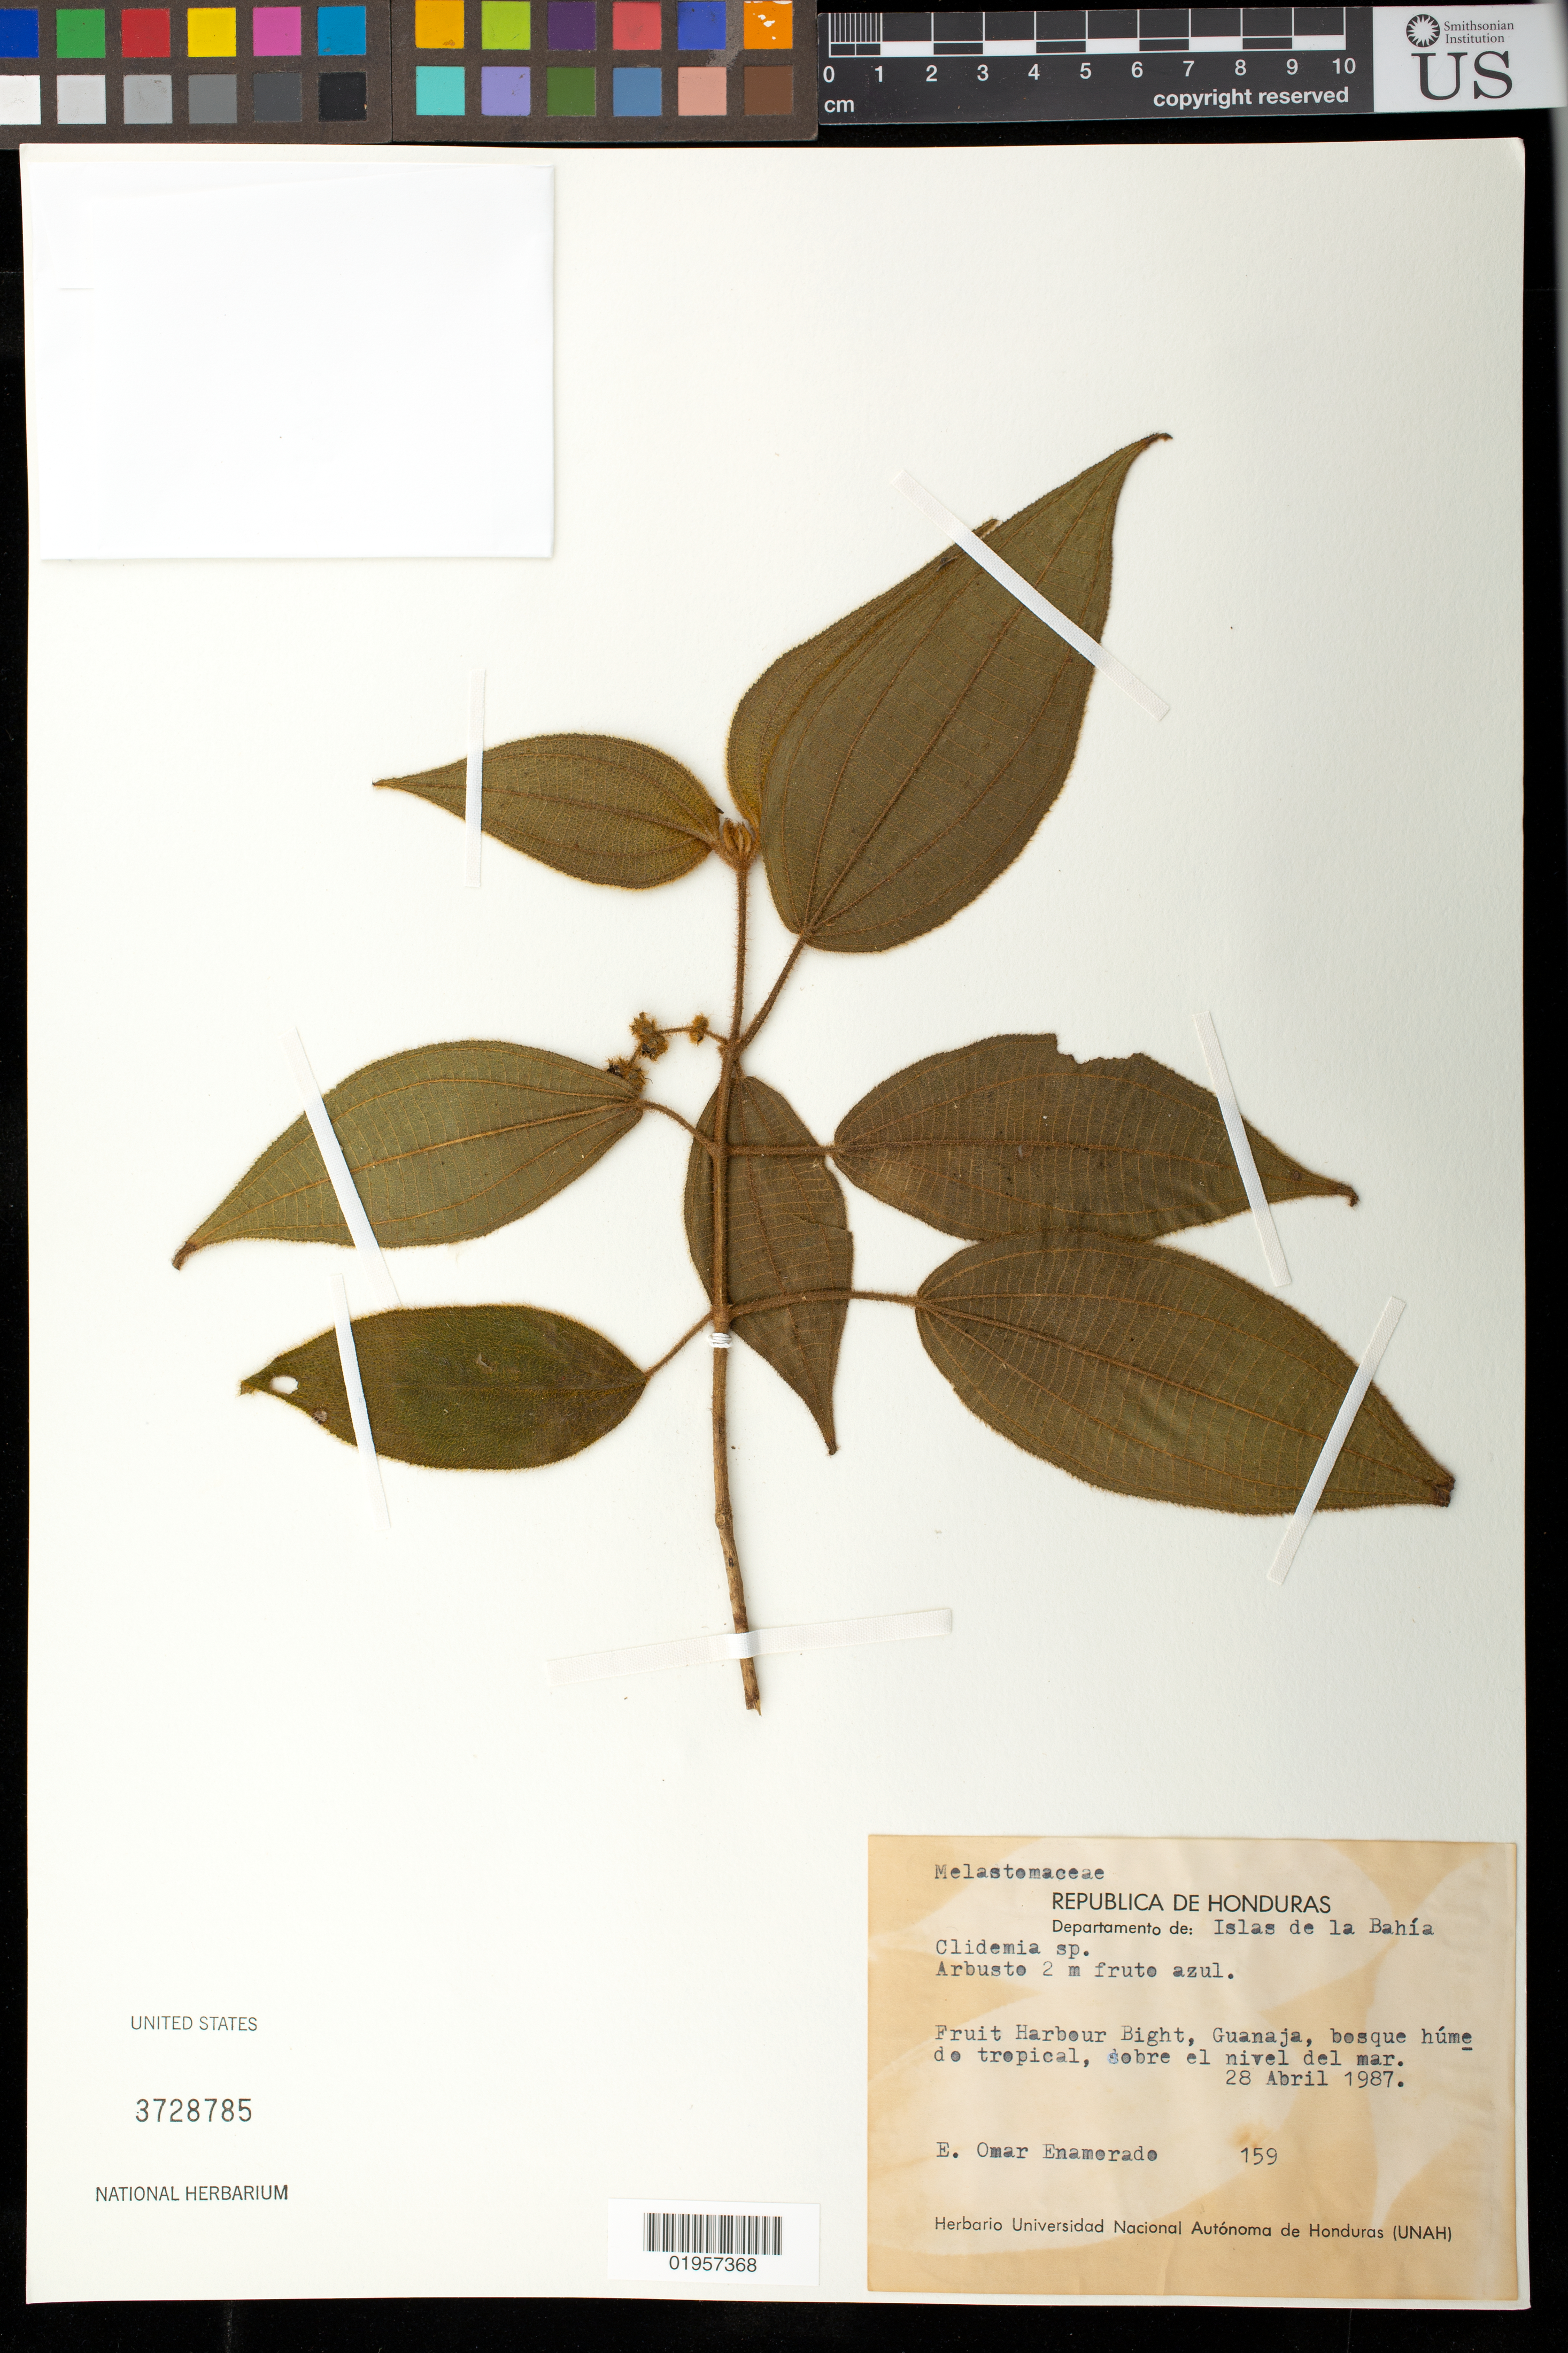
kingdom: Plantae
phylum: Tracheophyta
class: Magnoliopsida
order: Myrtales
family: Melastomataceae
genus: Miconia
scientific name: Miconia dependens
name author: (DC.) Judd & Maguire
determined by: Ferreira-Alves, R.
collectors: E. Enamorado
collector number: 159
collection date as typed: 28 April 1987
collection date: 1987-04-28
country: Honduras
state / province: Islas de la Bahía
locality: Fruit Harbor Bight, Guanaja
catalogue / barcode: US 3728785